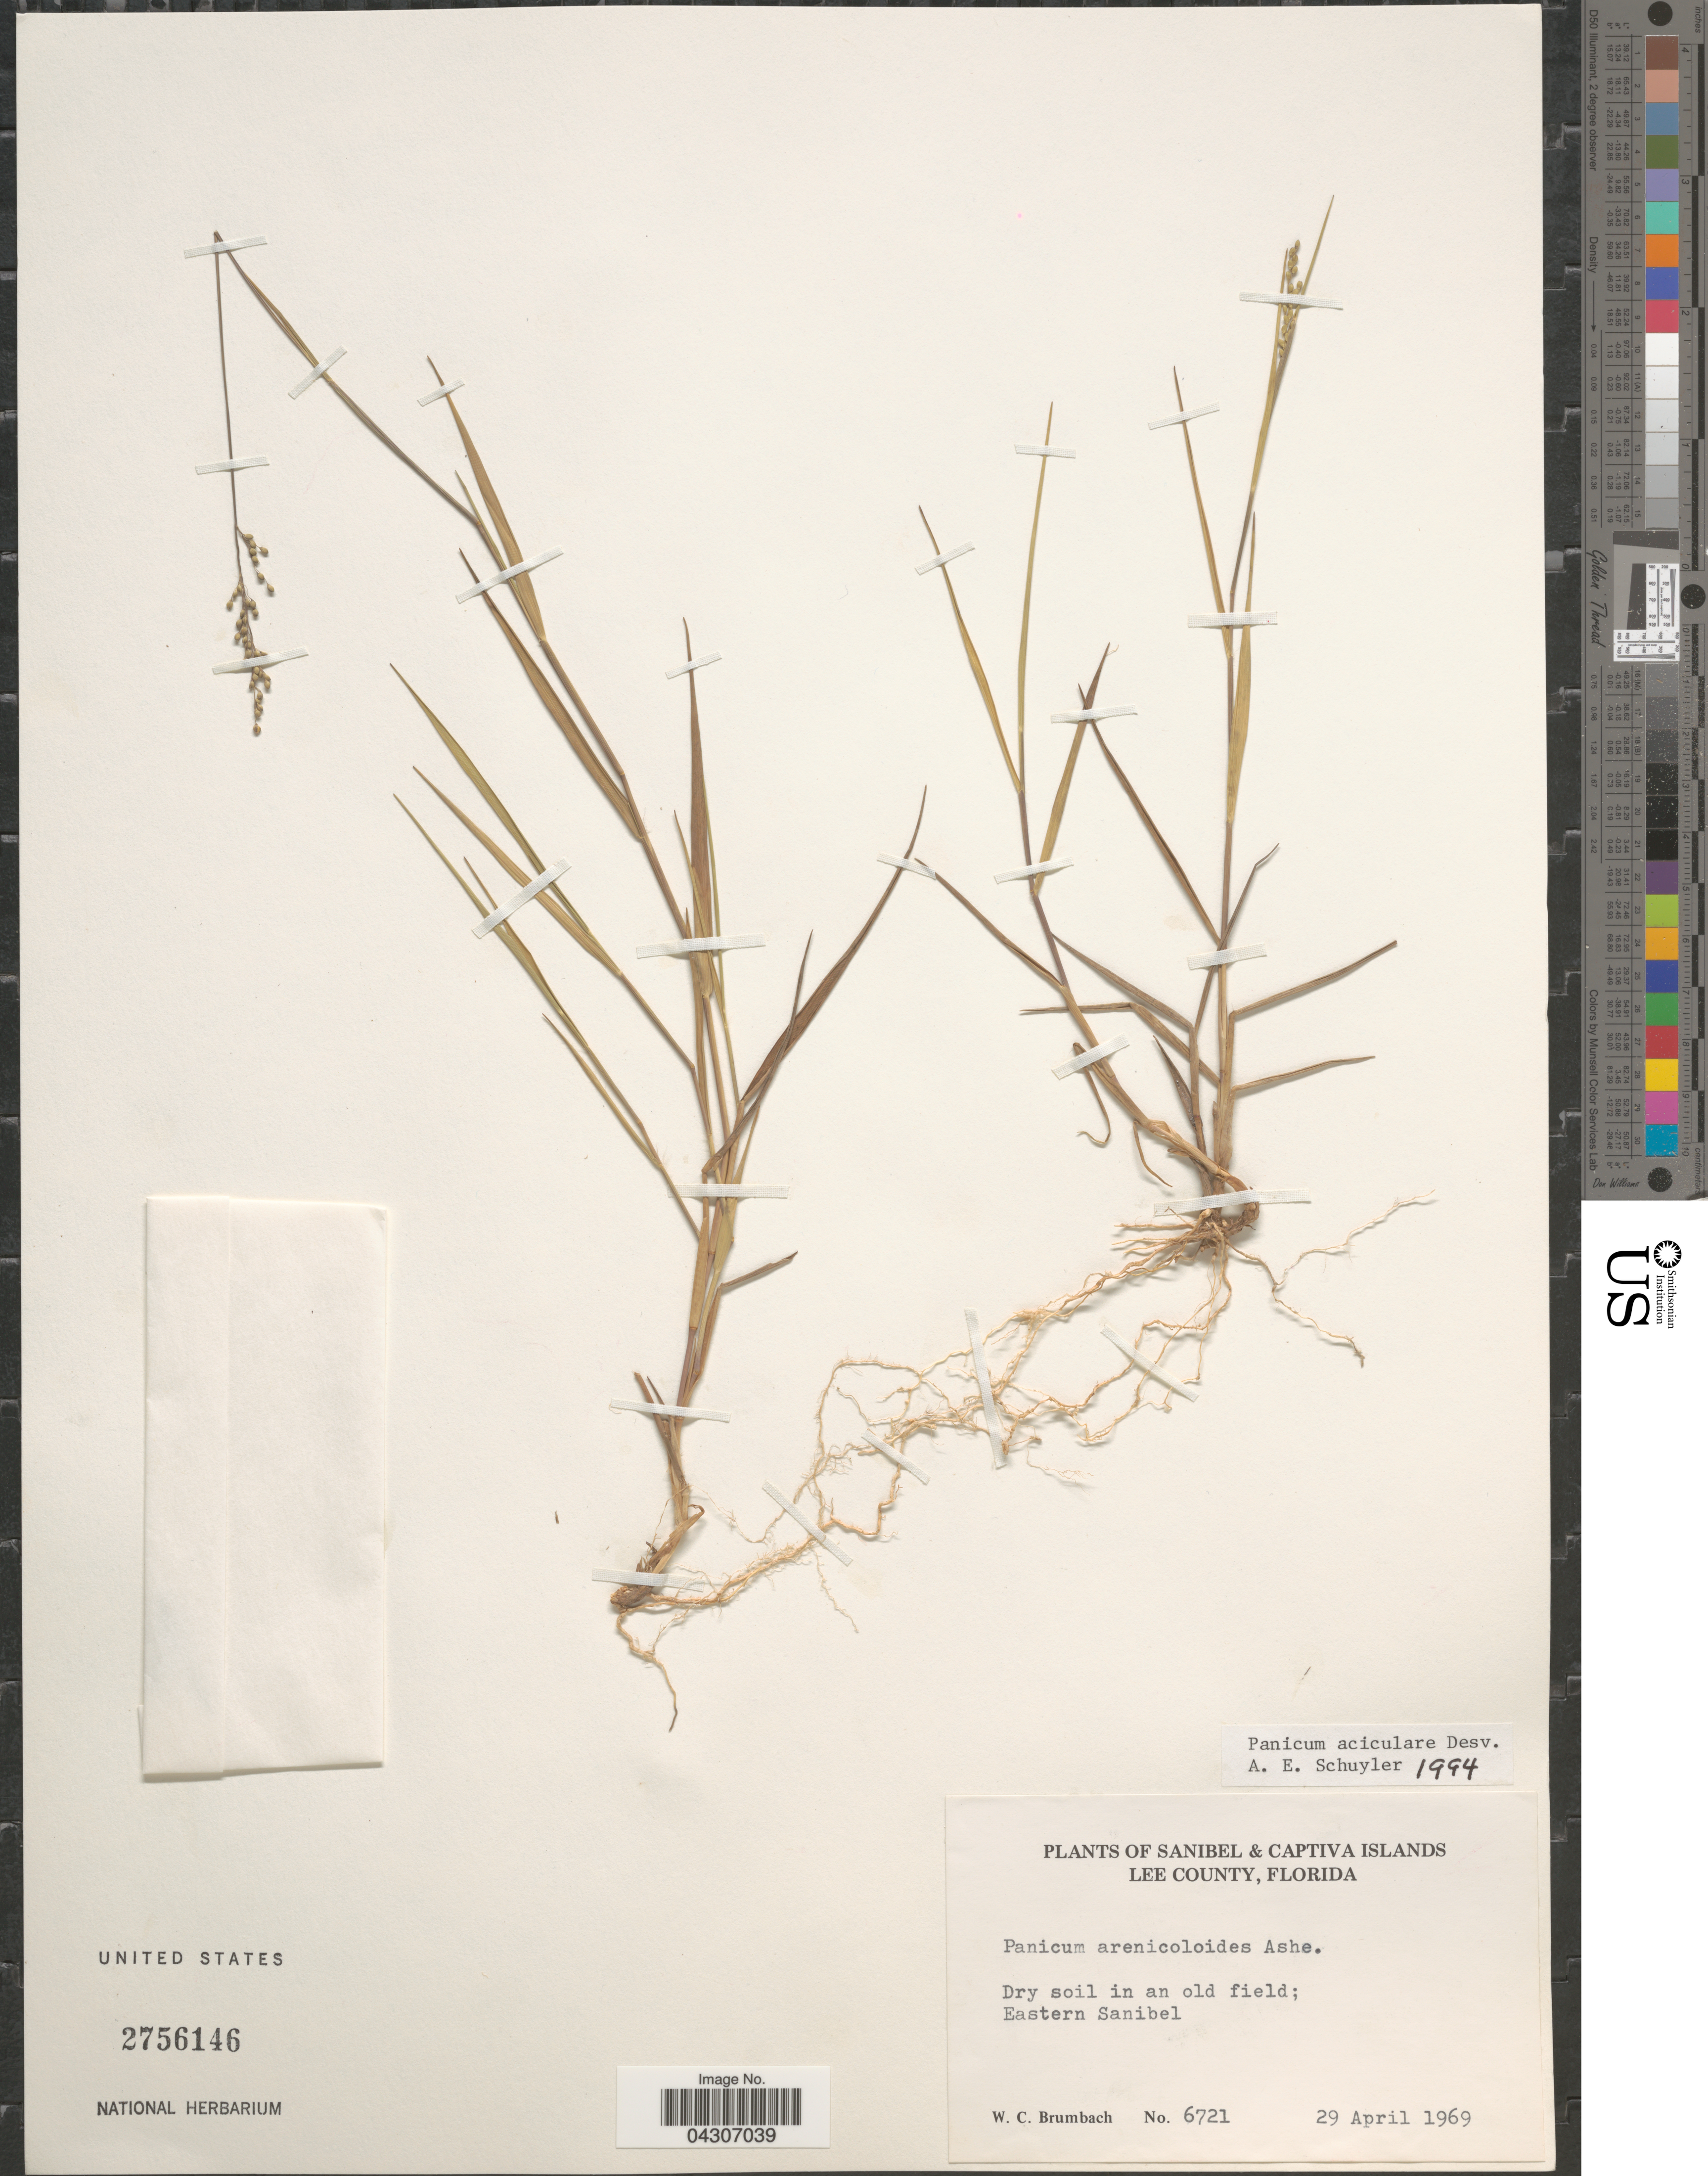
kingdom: Plantae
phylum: Tracheophyta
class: Liliopsida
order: Poales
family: Poaceae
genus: Dichanthelium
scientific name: Dichanthelium aciculare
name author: (Desv. ex Poir.) Gould & C.A. Clark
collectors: W. C. Brumbach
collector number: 6721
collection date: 1969-04-29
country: United States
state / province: Florida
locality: Sanibel & Captiva Islands. Lee County. Dry soil in an old field; Eastern Sanibel.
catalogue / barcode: US 2756146